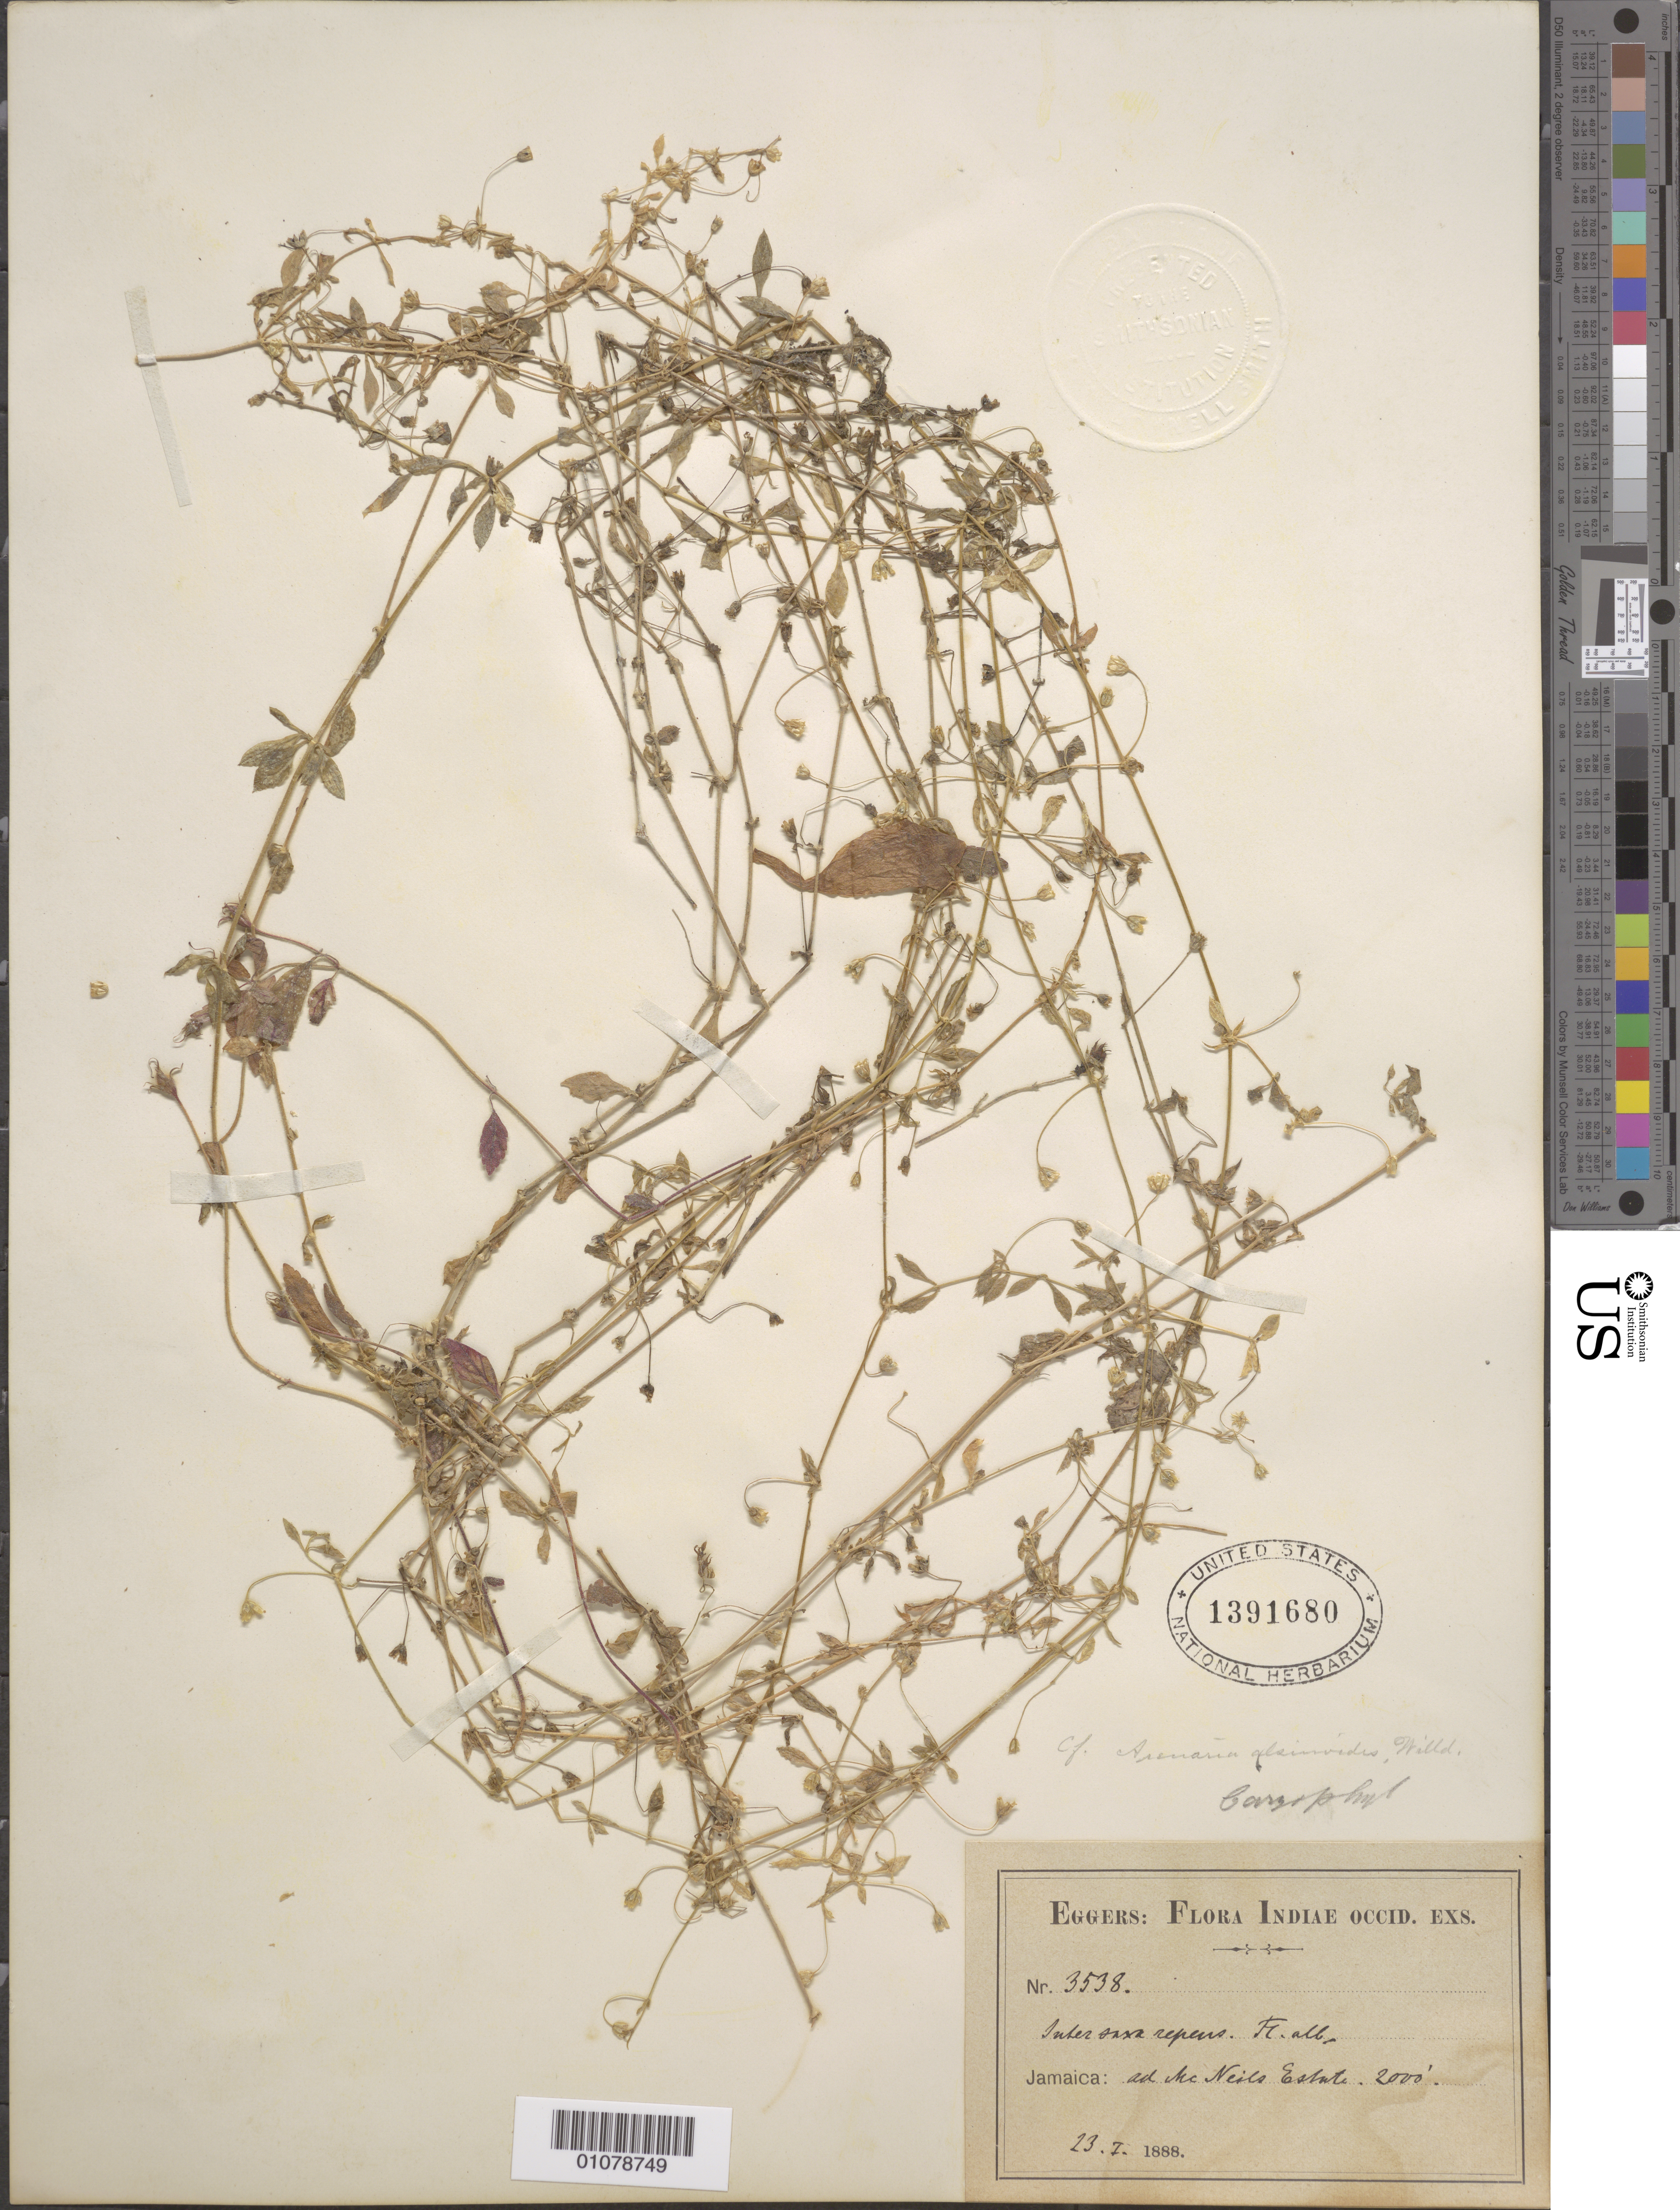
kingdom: Plantae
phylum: Tracheophyta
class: Magnoliopsida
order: Caryophyllales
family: Caryophyllaceae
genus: Arenaria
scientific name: Arenaria lanuginosa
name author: (Michx.) Rohrb.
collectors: H. F. A. von Eggers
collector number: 3538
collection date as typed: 23 Jan 1888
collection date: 1888-01-23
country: Jamaica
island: Jamaica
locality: Neils Estate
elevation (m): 610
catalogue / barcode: US 1391680